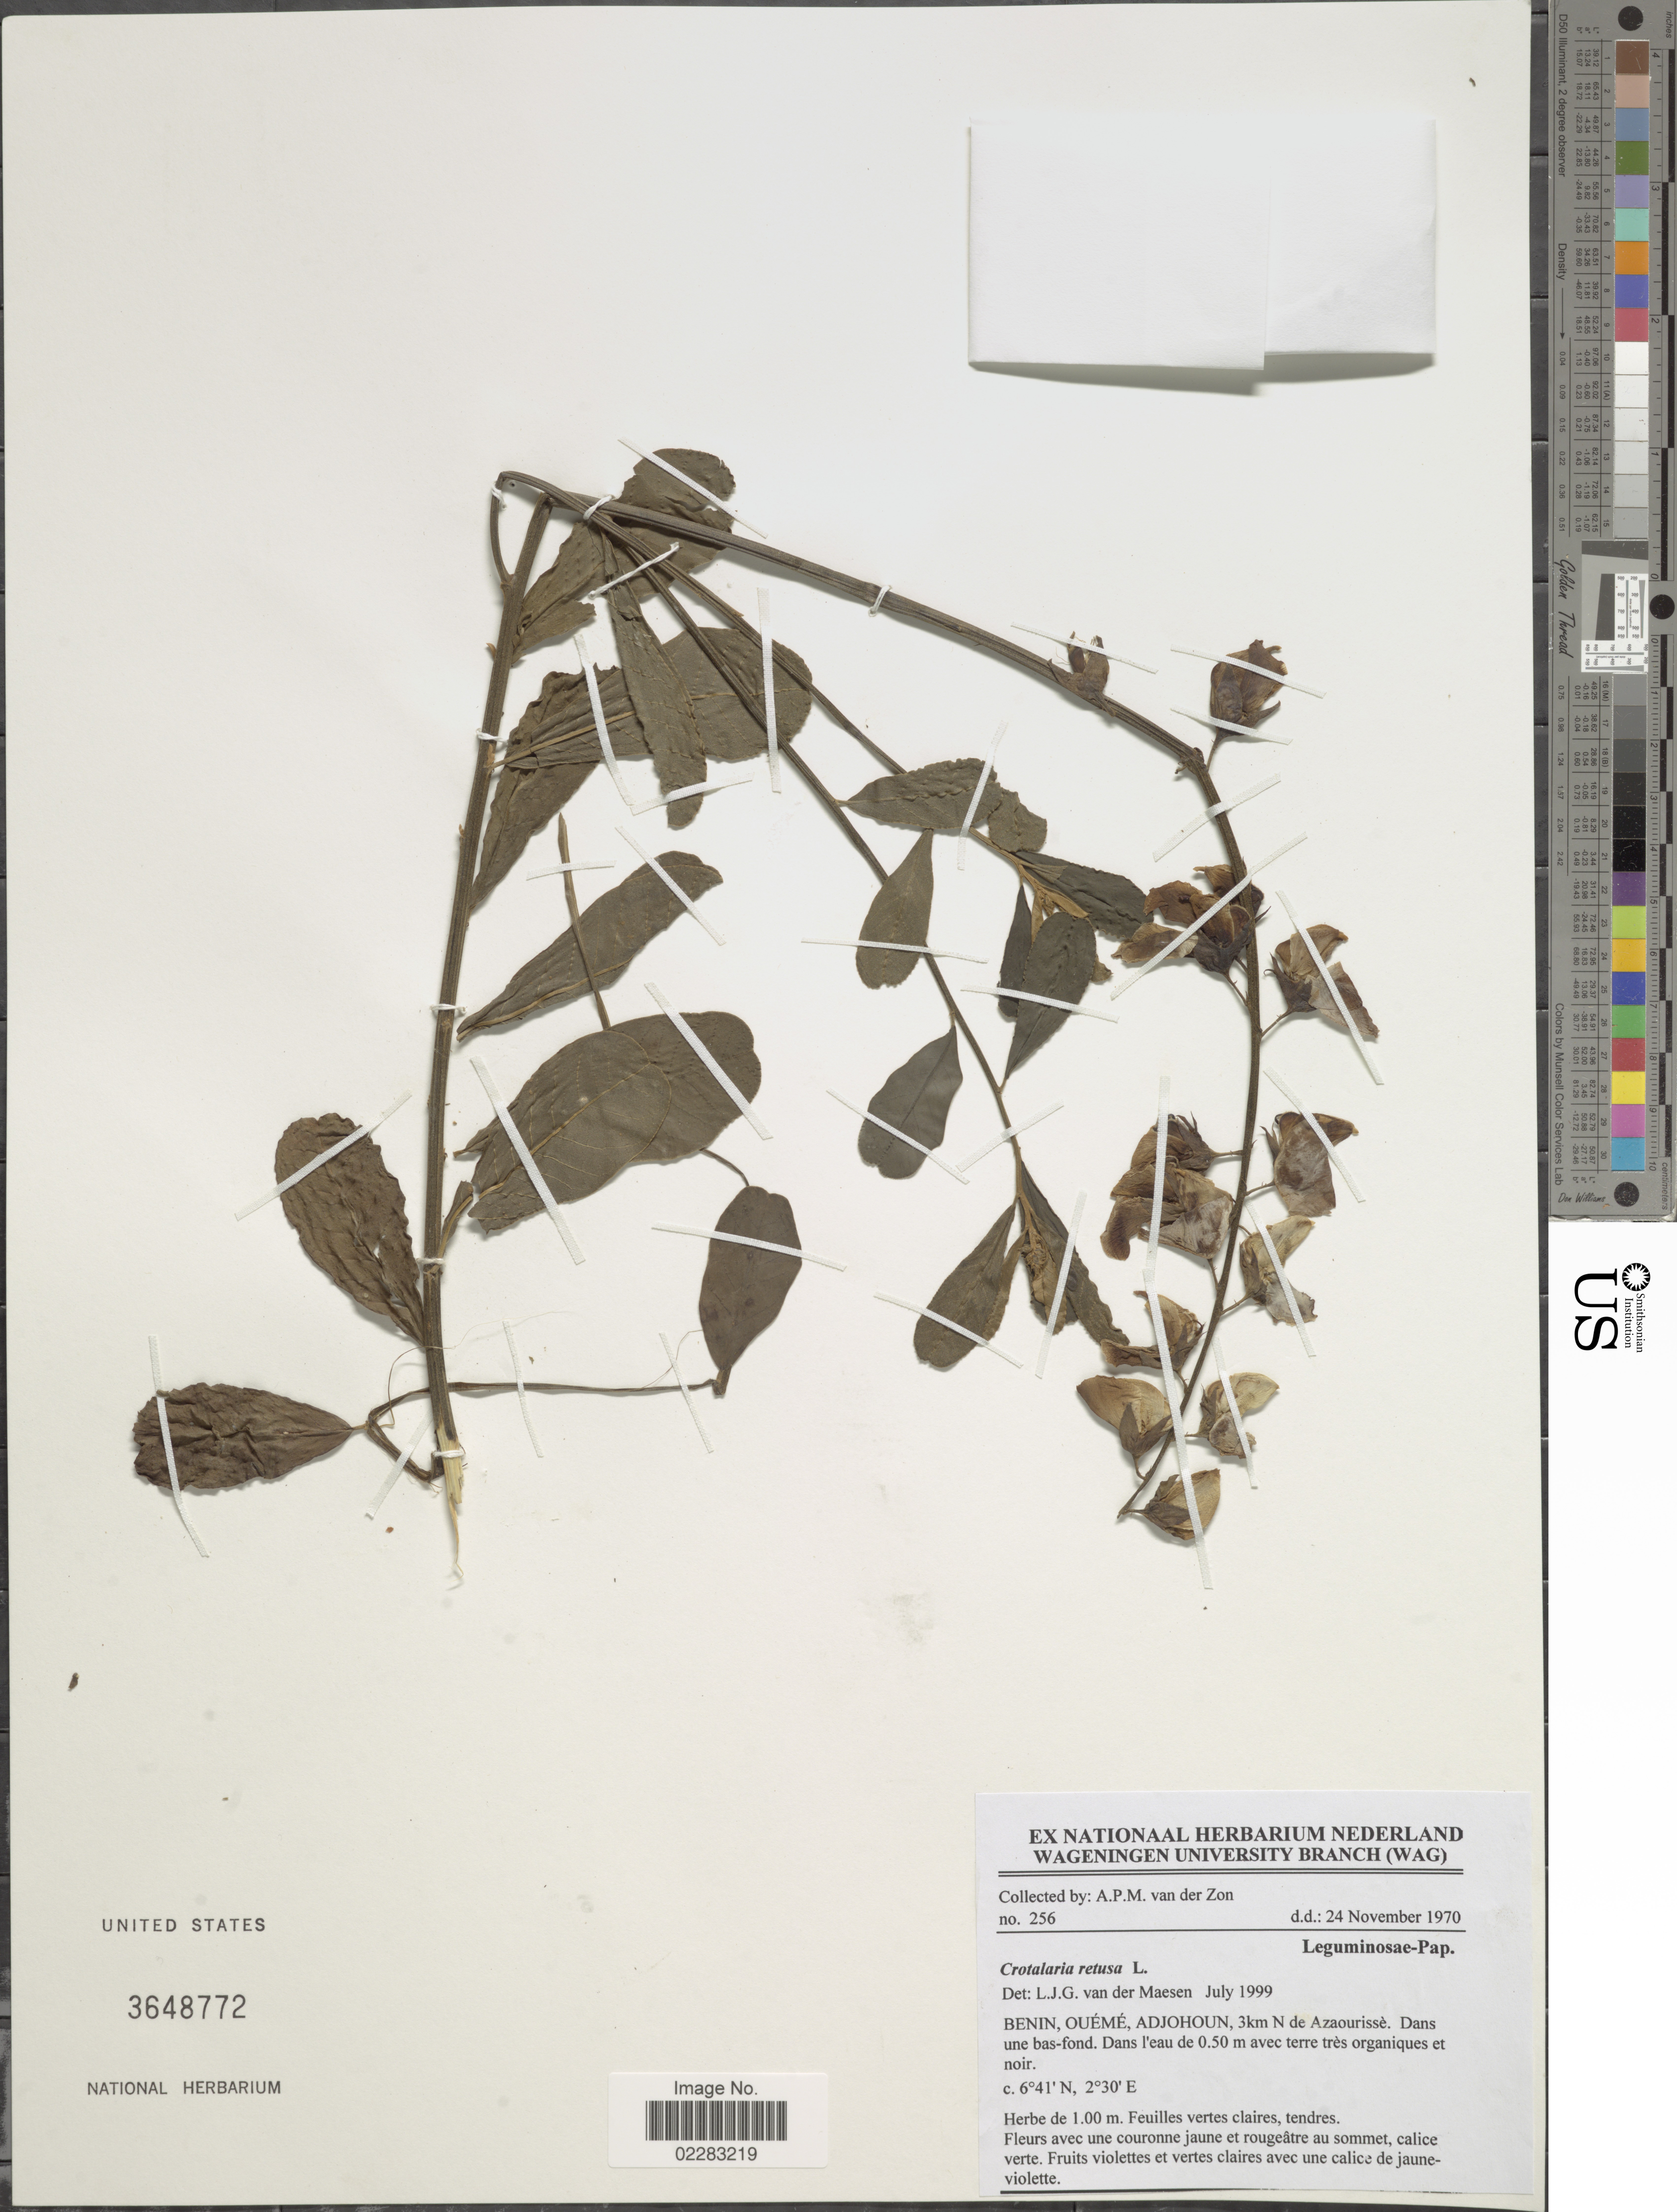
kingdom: Plantae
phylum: Tracheophyta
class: Magnoliopsida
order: Fabales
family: Fabaceae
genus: Crotalaria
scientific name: Crotalaria retusa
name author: L.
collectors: A. van der Zon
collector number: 256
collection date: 1970-11-24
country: Benin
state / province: Oueme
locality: Adjohoun, 3 km N de Azaourisse, dans une bas-fond.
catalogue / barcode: US 3648772